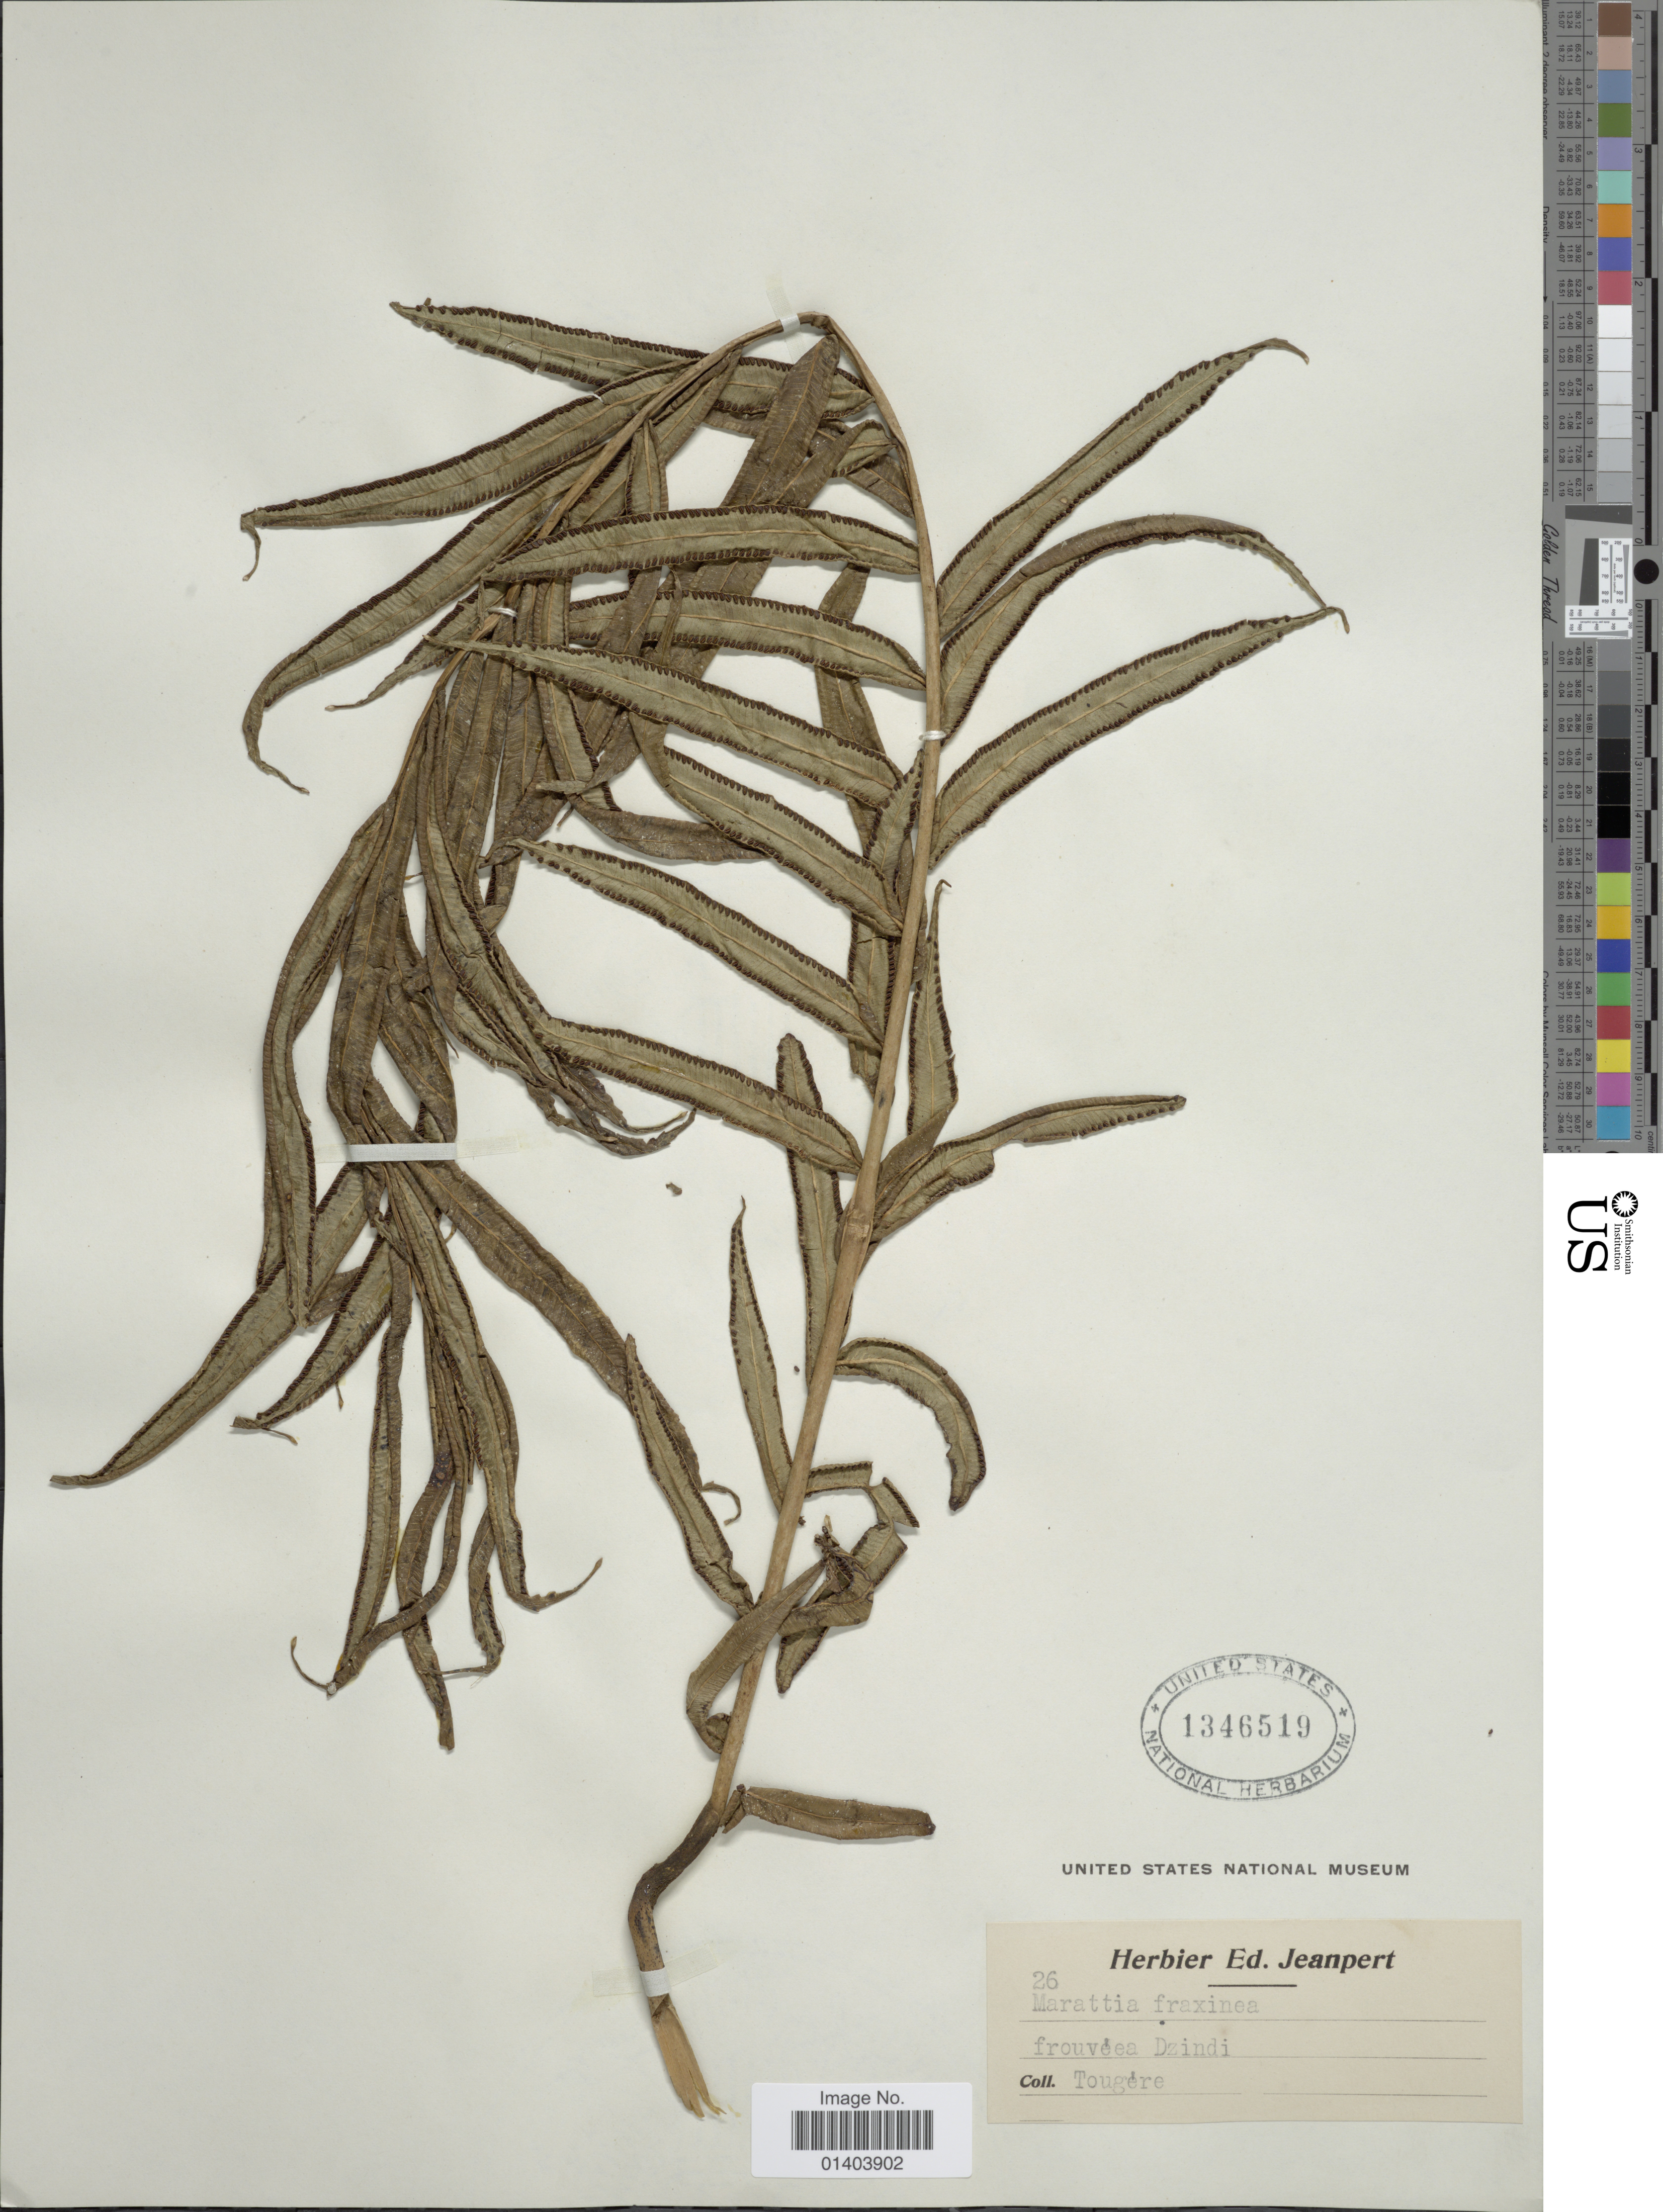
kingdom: Plantae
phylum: Tracheophyta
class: Polypodiopsida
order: Marattiales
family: Marattiaceae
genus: Ptisana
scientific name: Ptisana fraxinea var. fraxinea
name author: (Sm.) Murdock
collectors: Tougére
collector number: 26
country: South Africa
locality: Frovéea Dzindi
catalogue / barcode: US 1346519